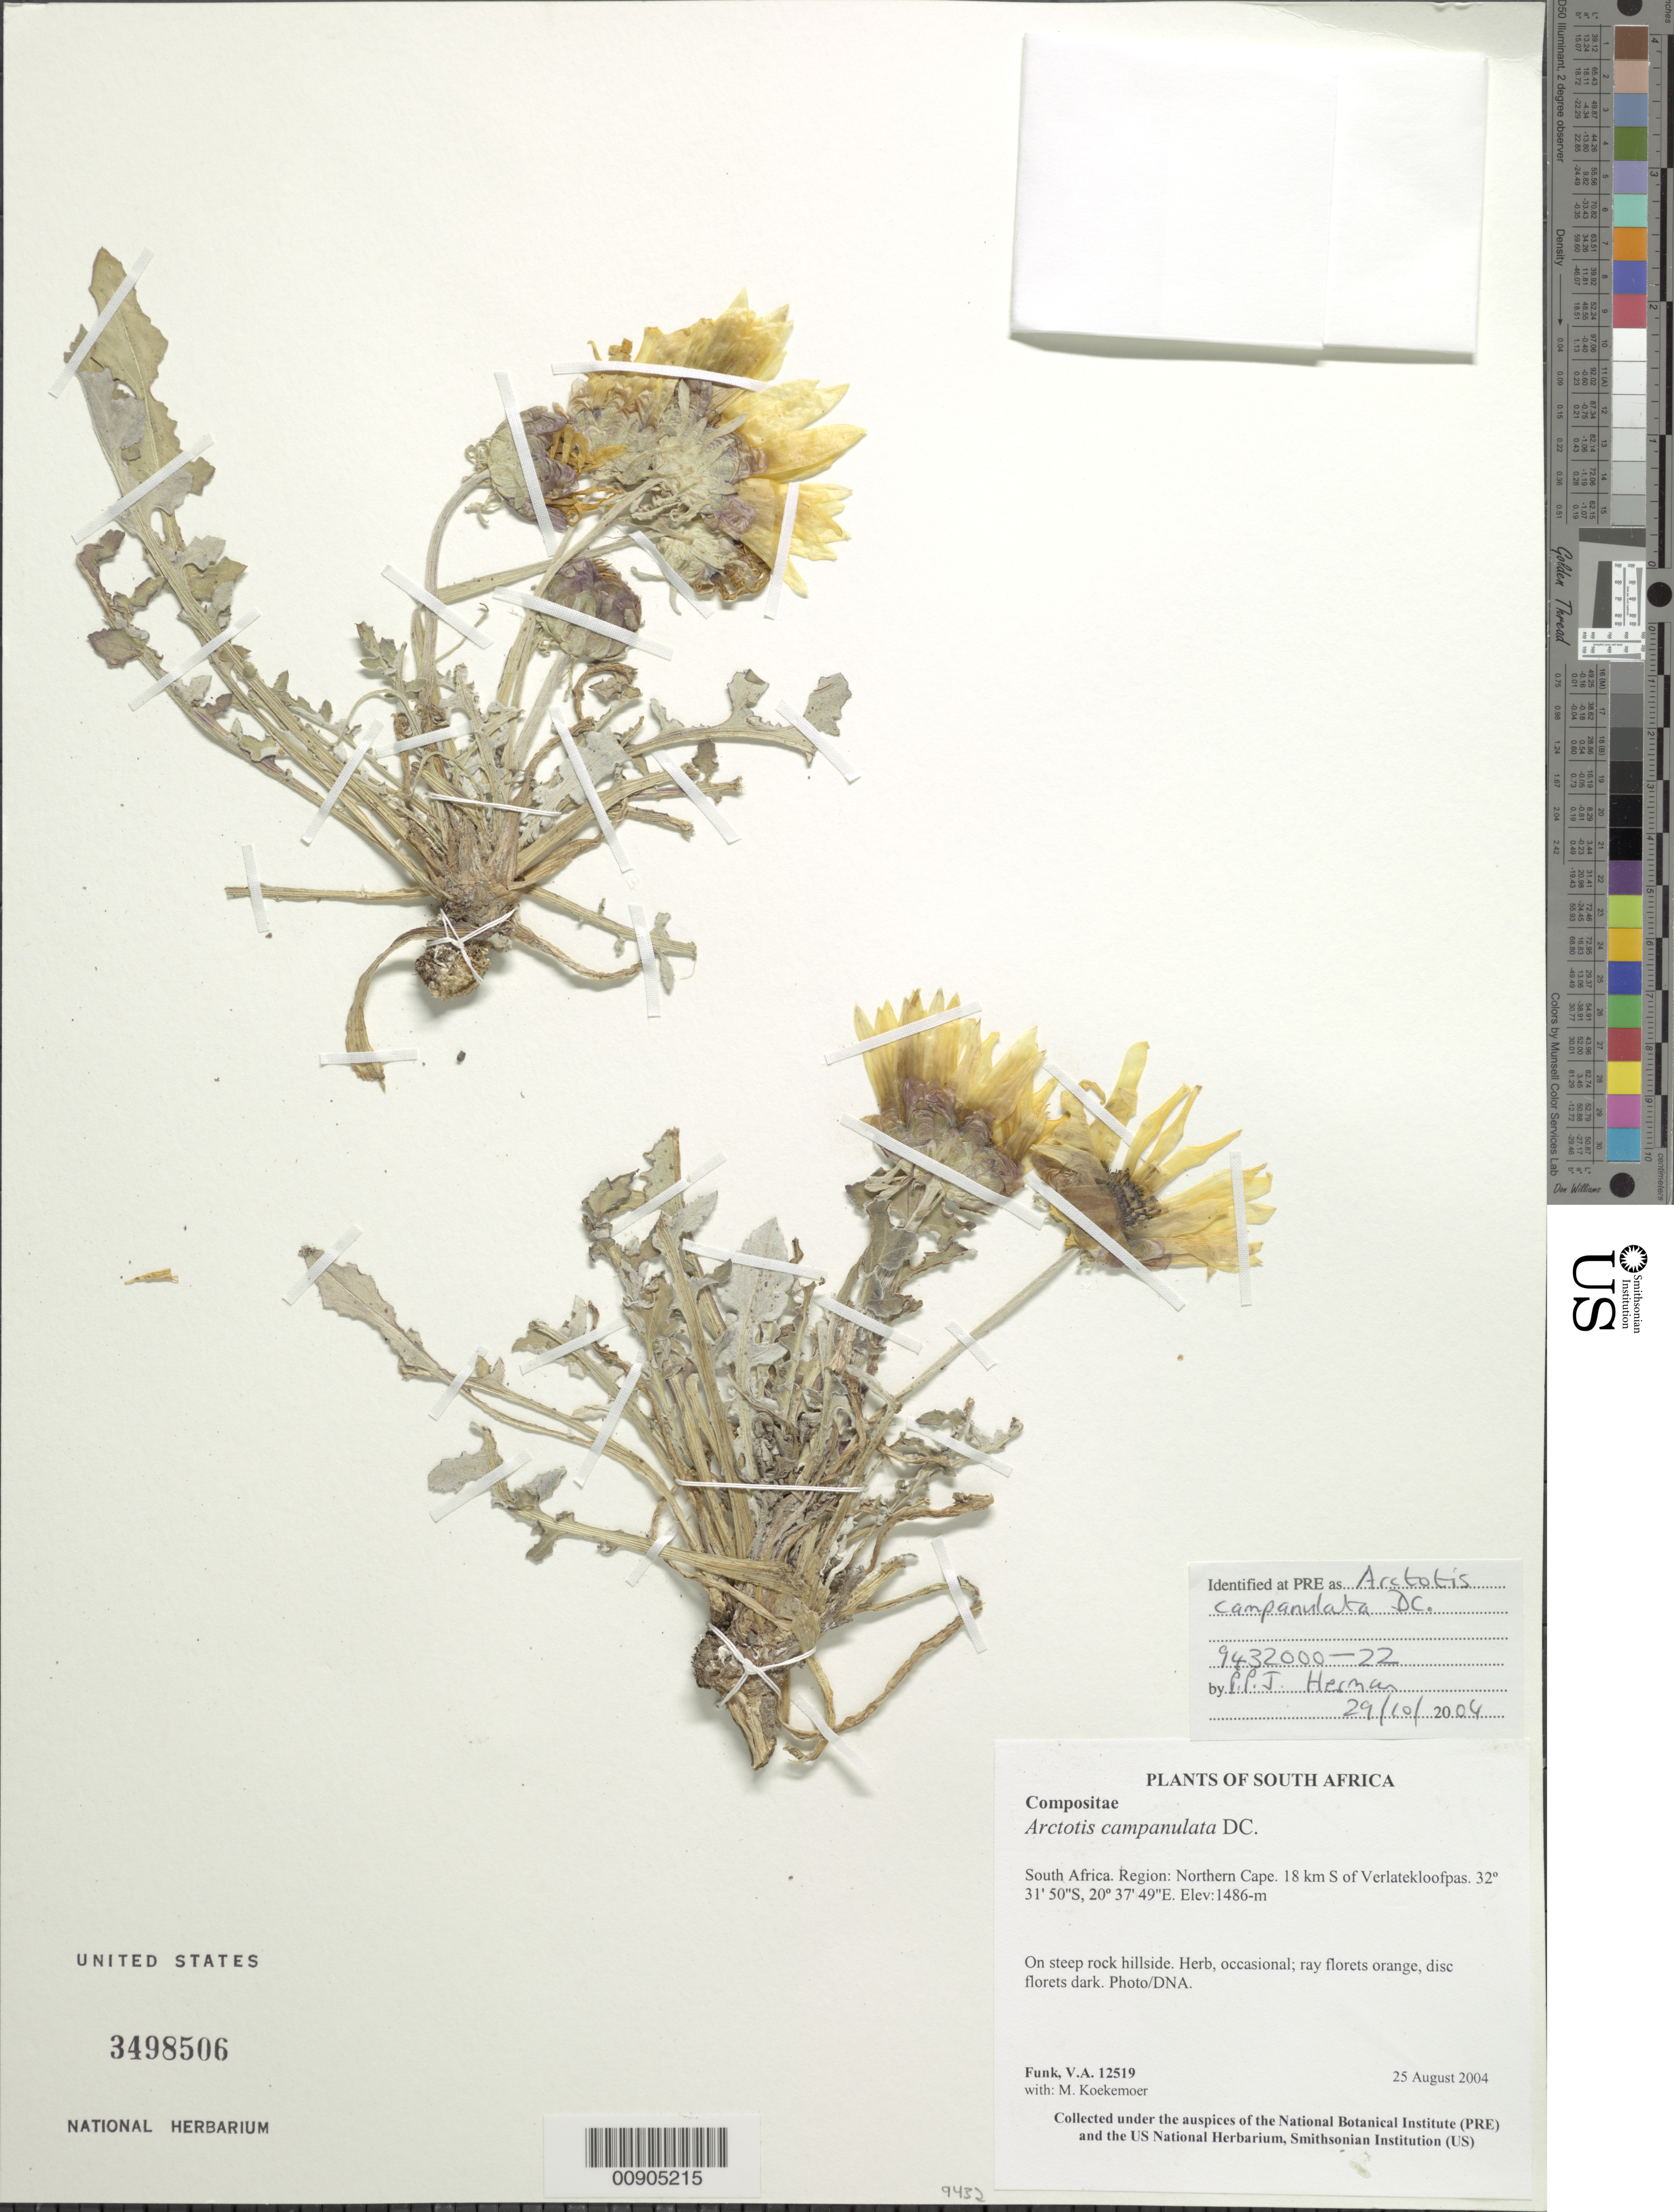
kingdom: Plantae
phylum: Tracheophyta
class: Magnoliopsida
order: Asterales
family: Asteraceae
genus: Arctotis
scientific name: Arctotis campanulata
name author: DC.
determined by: Herman, P. P. J.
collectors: V. Funk & M. Koekemoer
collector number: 12519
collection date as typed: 25 August 2004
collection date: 2004-08-25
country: South Africa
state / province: Northern Cape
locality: Northern Cape, Verlatekloofpas, 18 km S of Sutherland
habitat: Steep rock hillside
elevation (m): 1486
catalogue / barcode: US 3498506